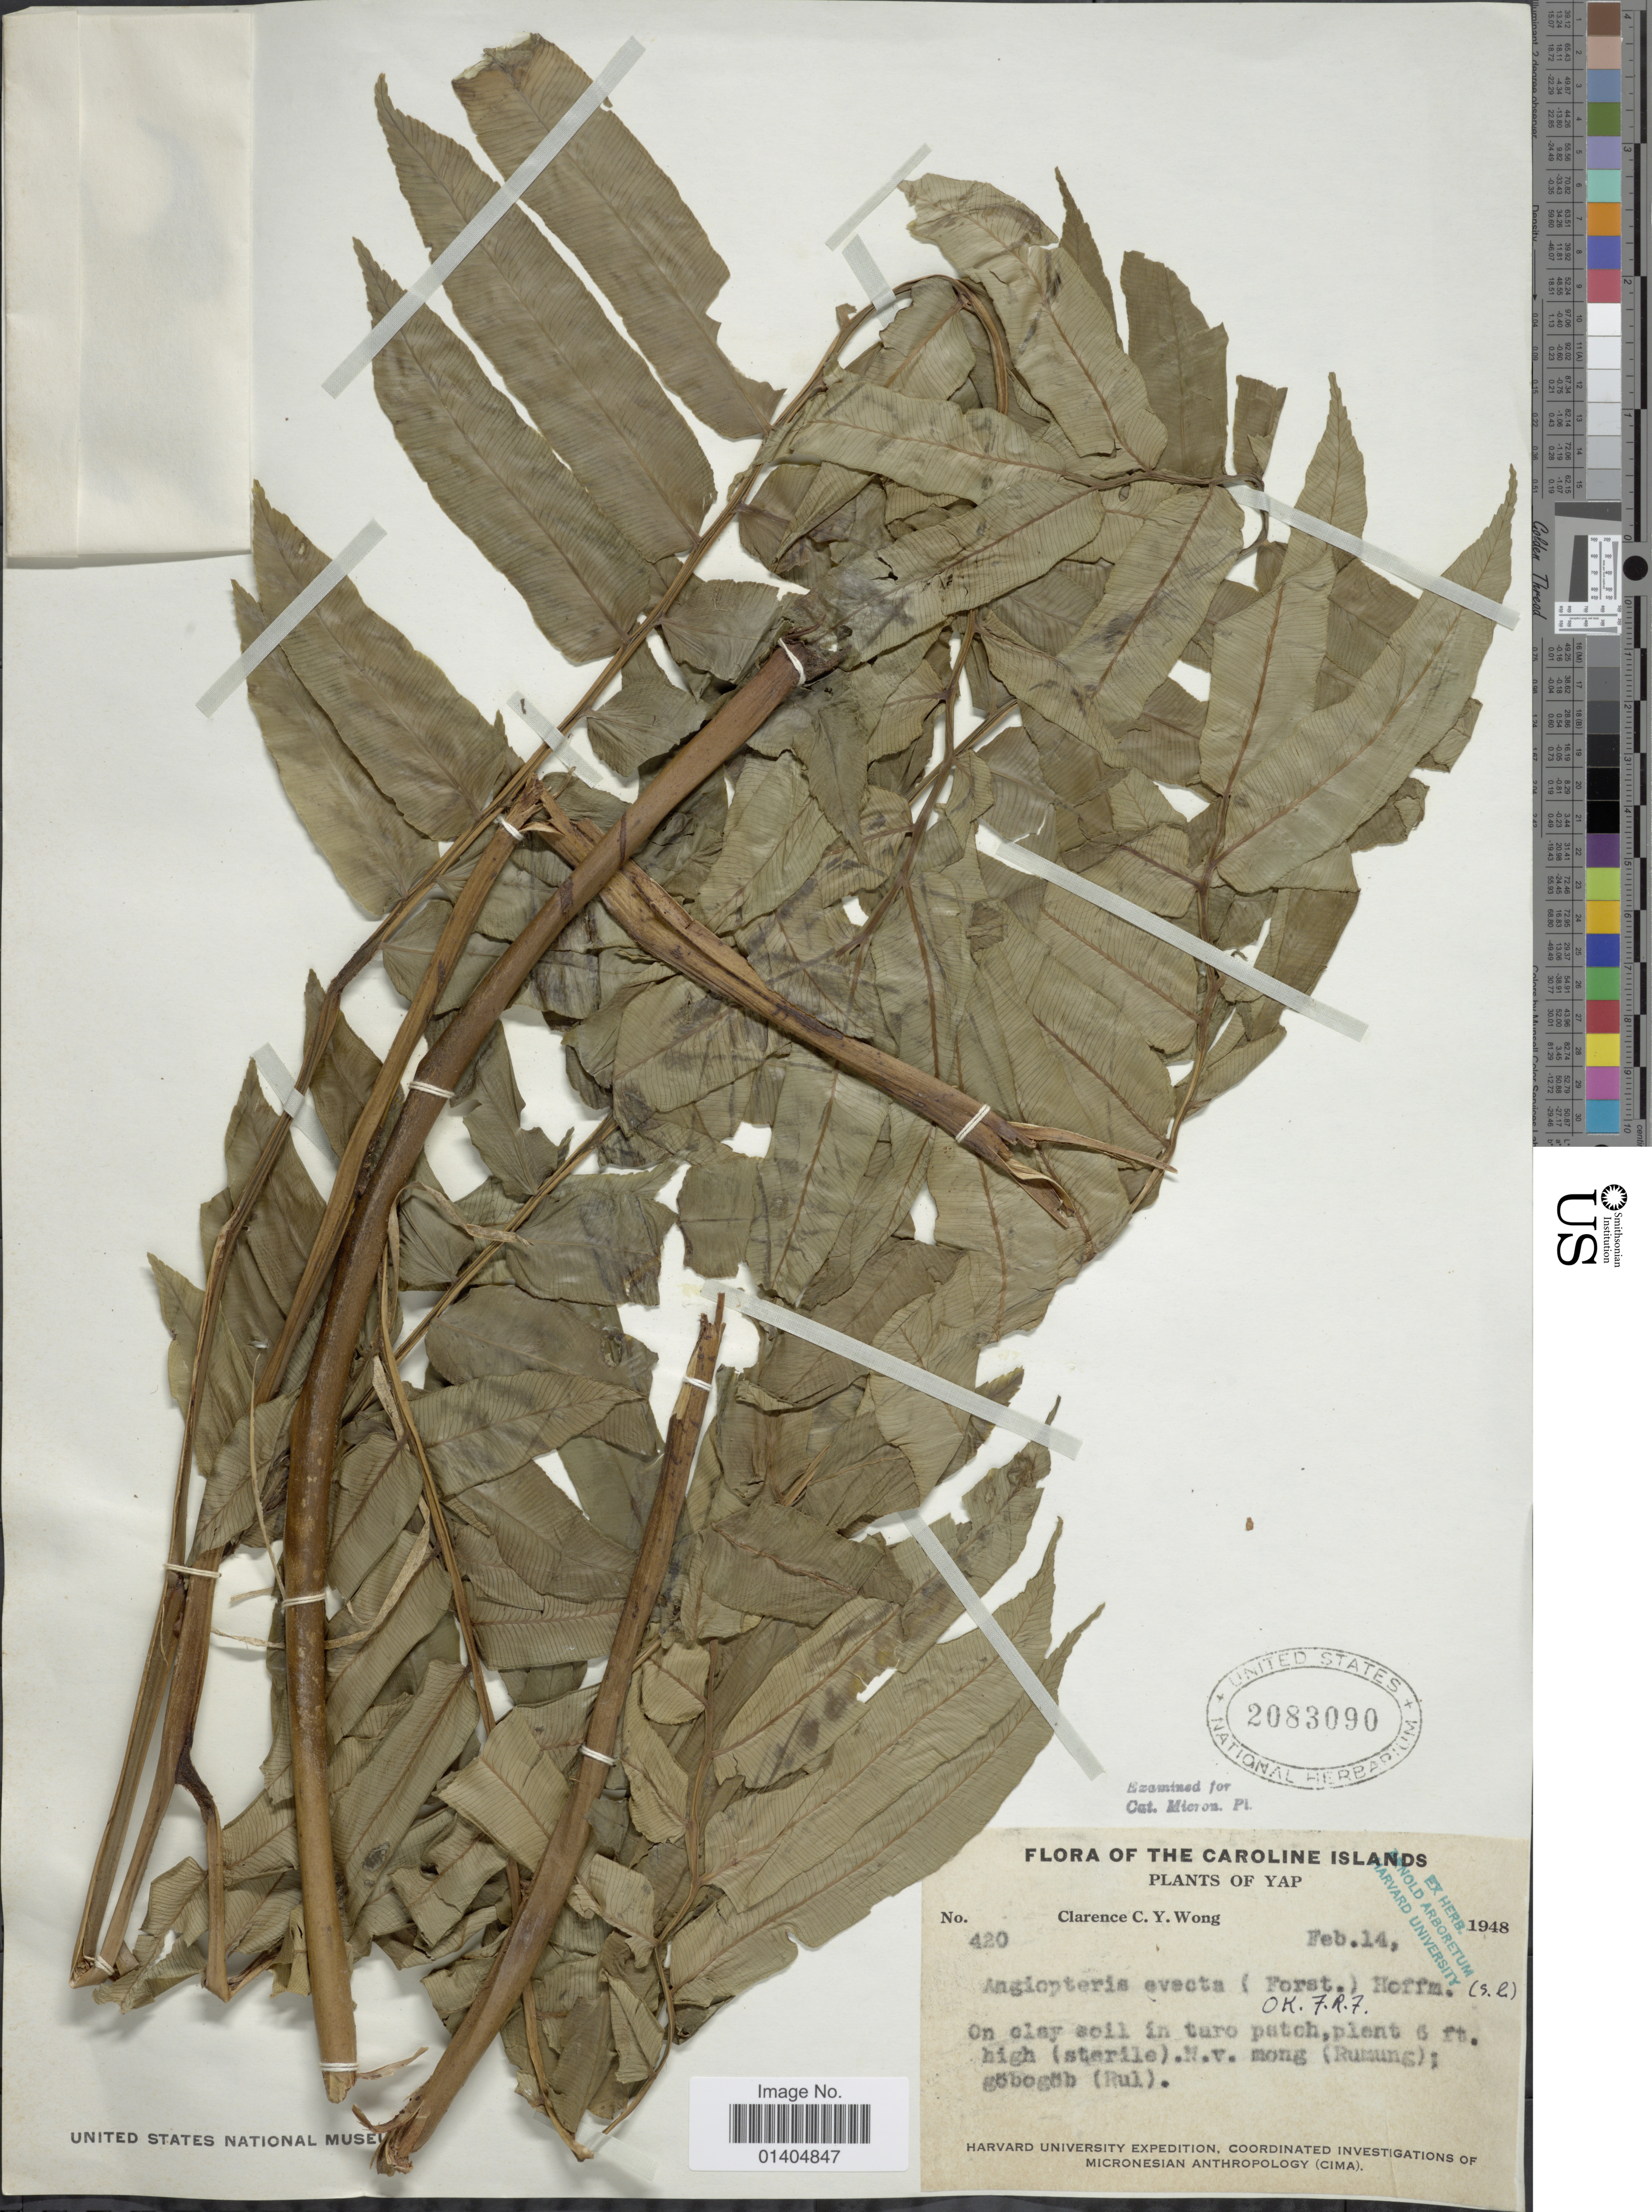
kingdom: Plantae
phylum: Tracheophyta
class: Polypodiopsida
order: Marattiales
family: Marattiaceae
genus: Angiopteris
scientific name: Angiopteris evecta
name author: (G. Forst.) Hoffm.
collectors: C. Y. C. Wong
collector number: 420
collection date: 1948-02-14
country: Micronesia, Federated States of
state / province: Yap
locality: The Caroline Islands, Yap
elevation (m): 2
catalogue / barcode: US 2083090